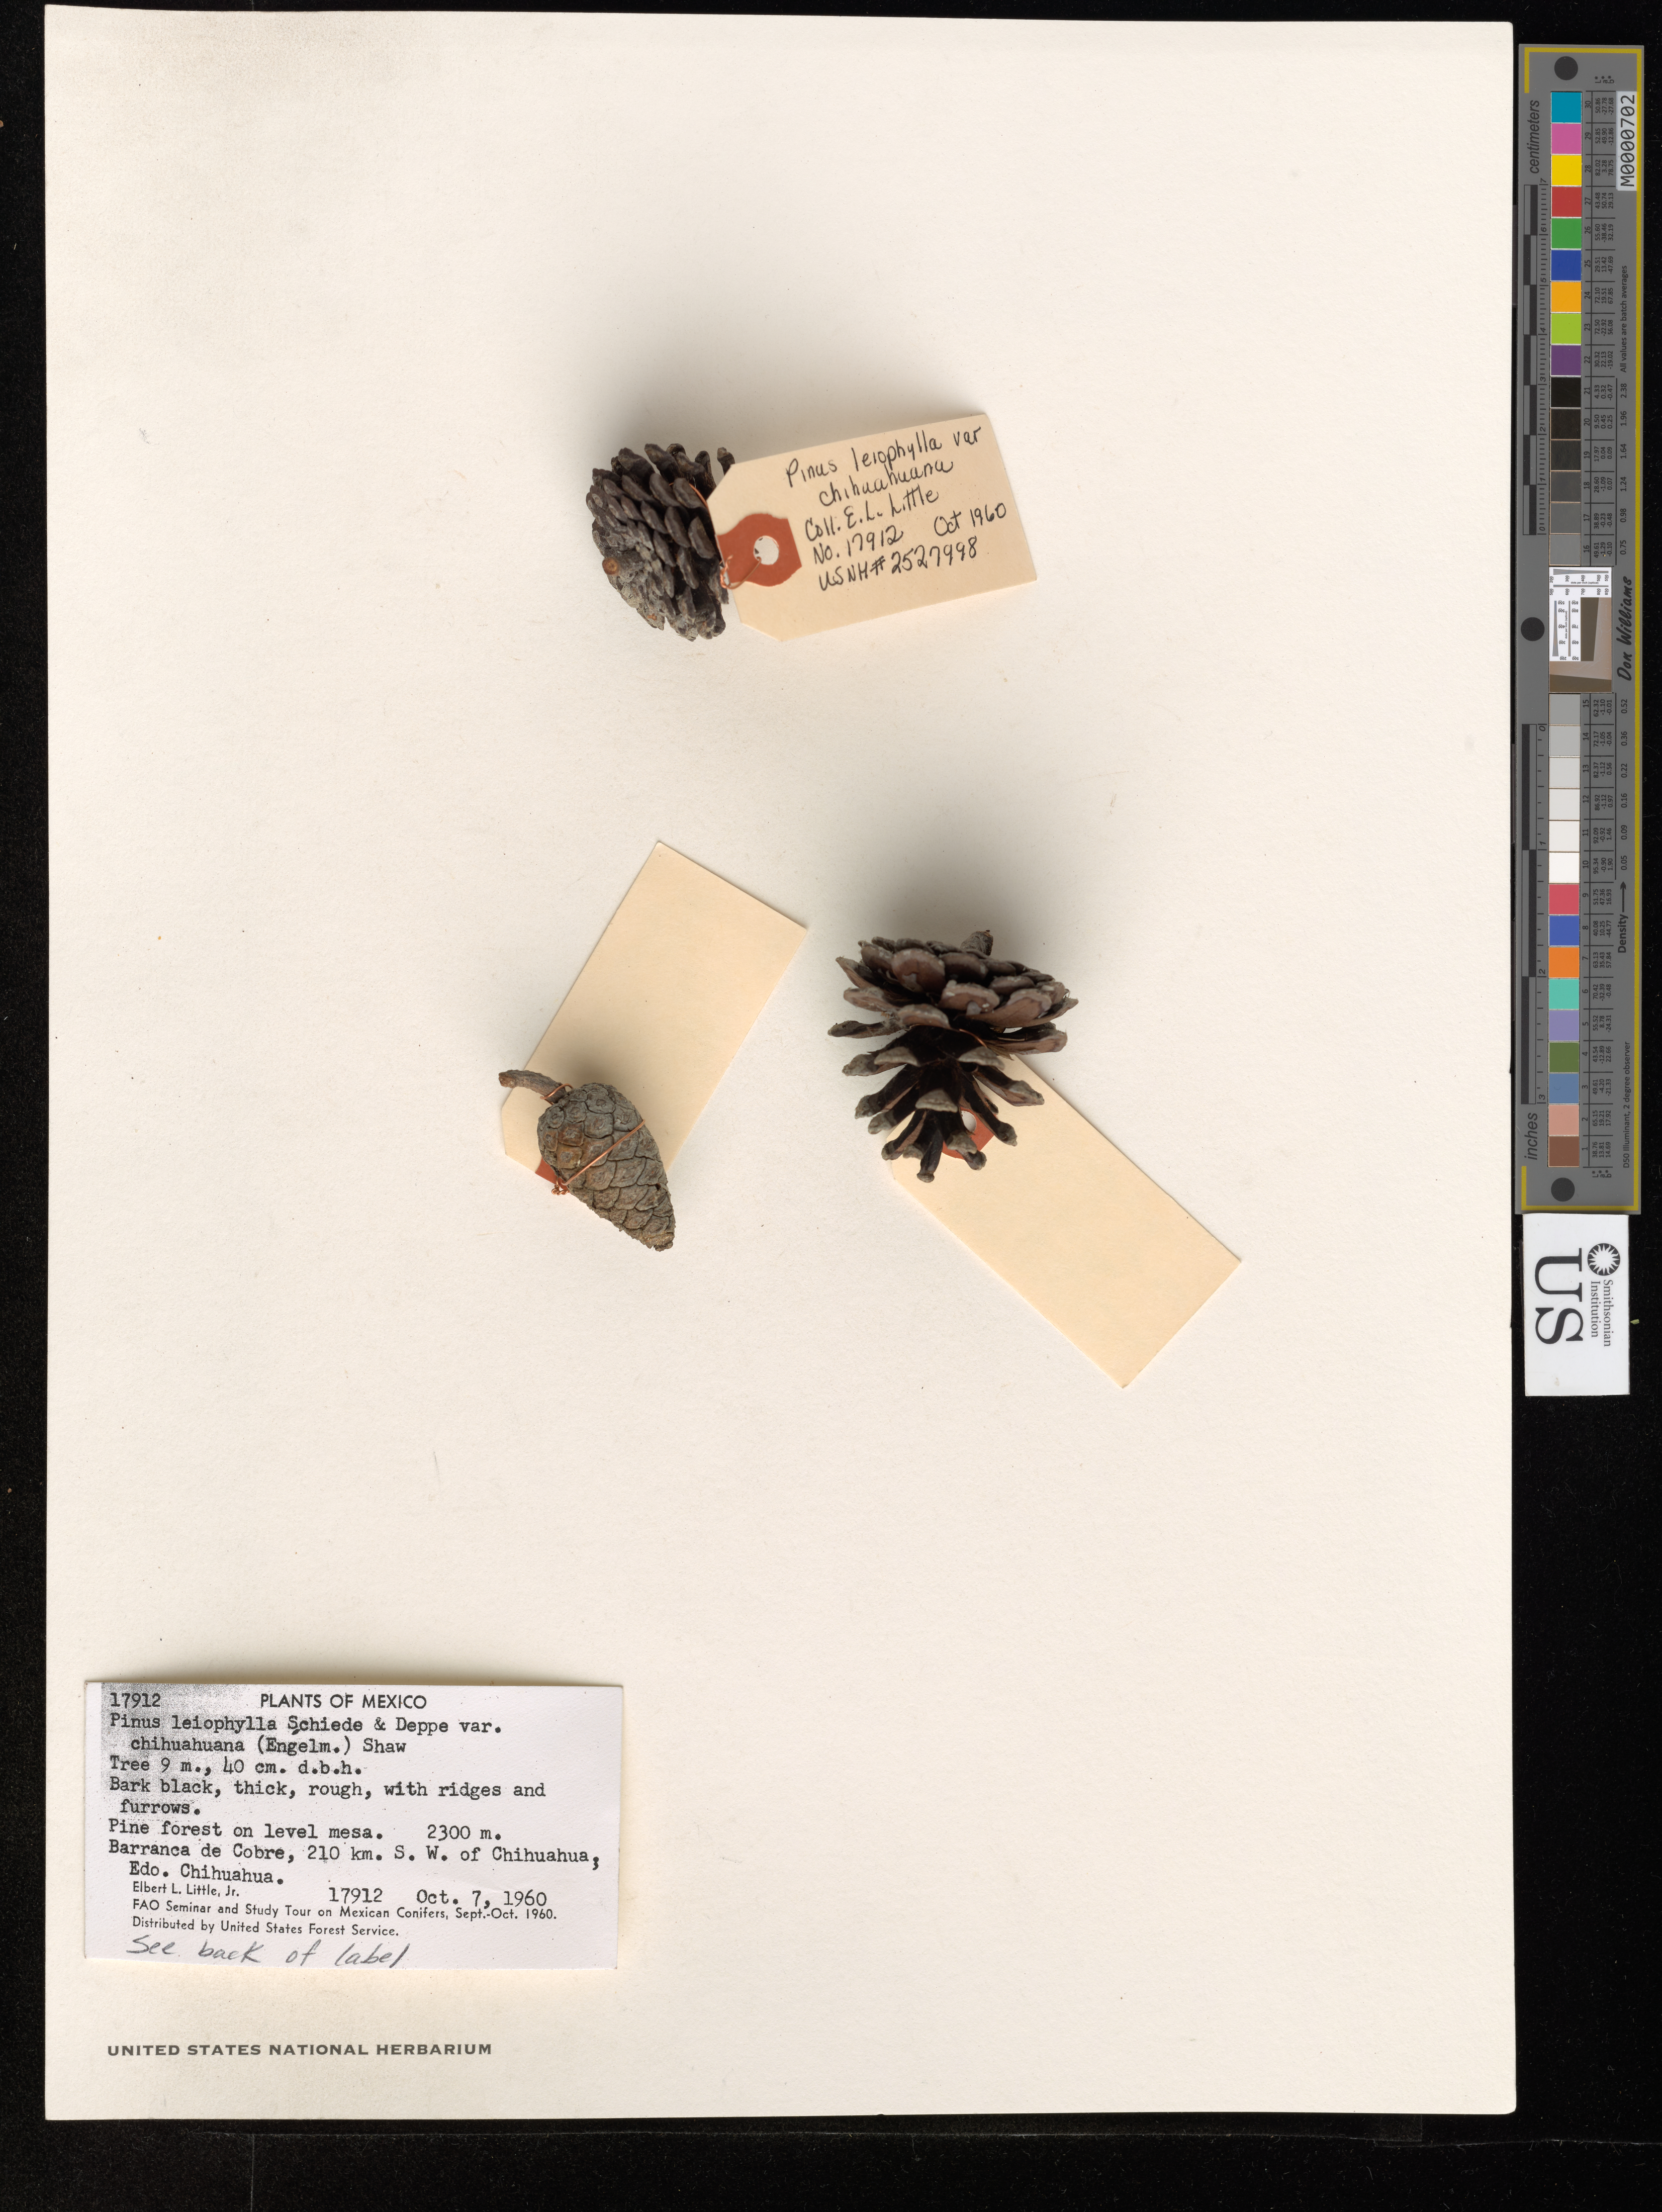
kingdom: Plantae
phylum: Tracheophyta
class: Pinopsida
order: Pinales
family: Pinaceae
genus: Pinus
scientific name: Pinus leiophylla var. chihuahuana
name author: (Engelm.) Shaw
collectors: E. L. Little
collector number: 17912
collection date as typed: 07 Oct 1960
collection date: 1960-10-07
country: Mexico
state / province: Chihuahua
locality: Barranca del Cobre, 210 km. SW of Chihuahua, Chihuahua.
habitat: Pine forest on level mesa.